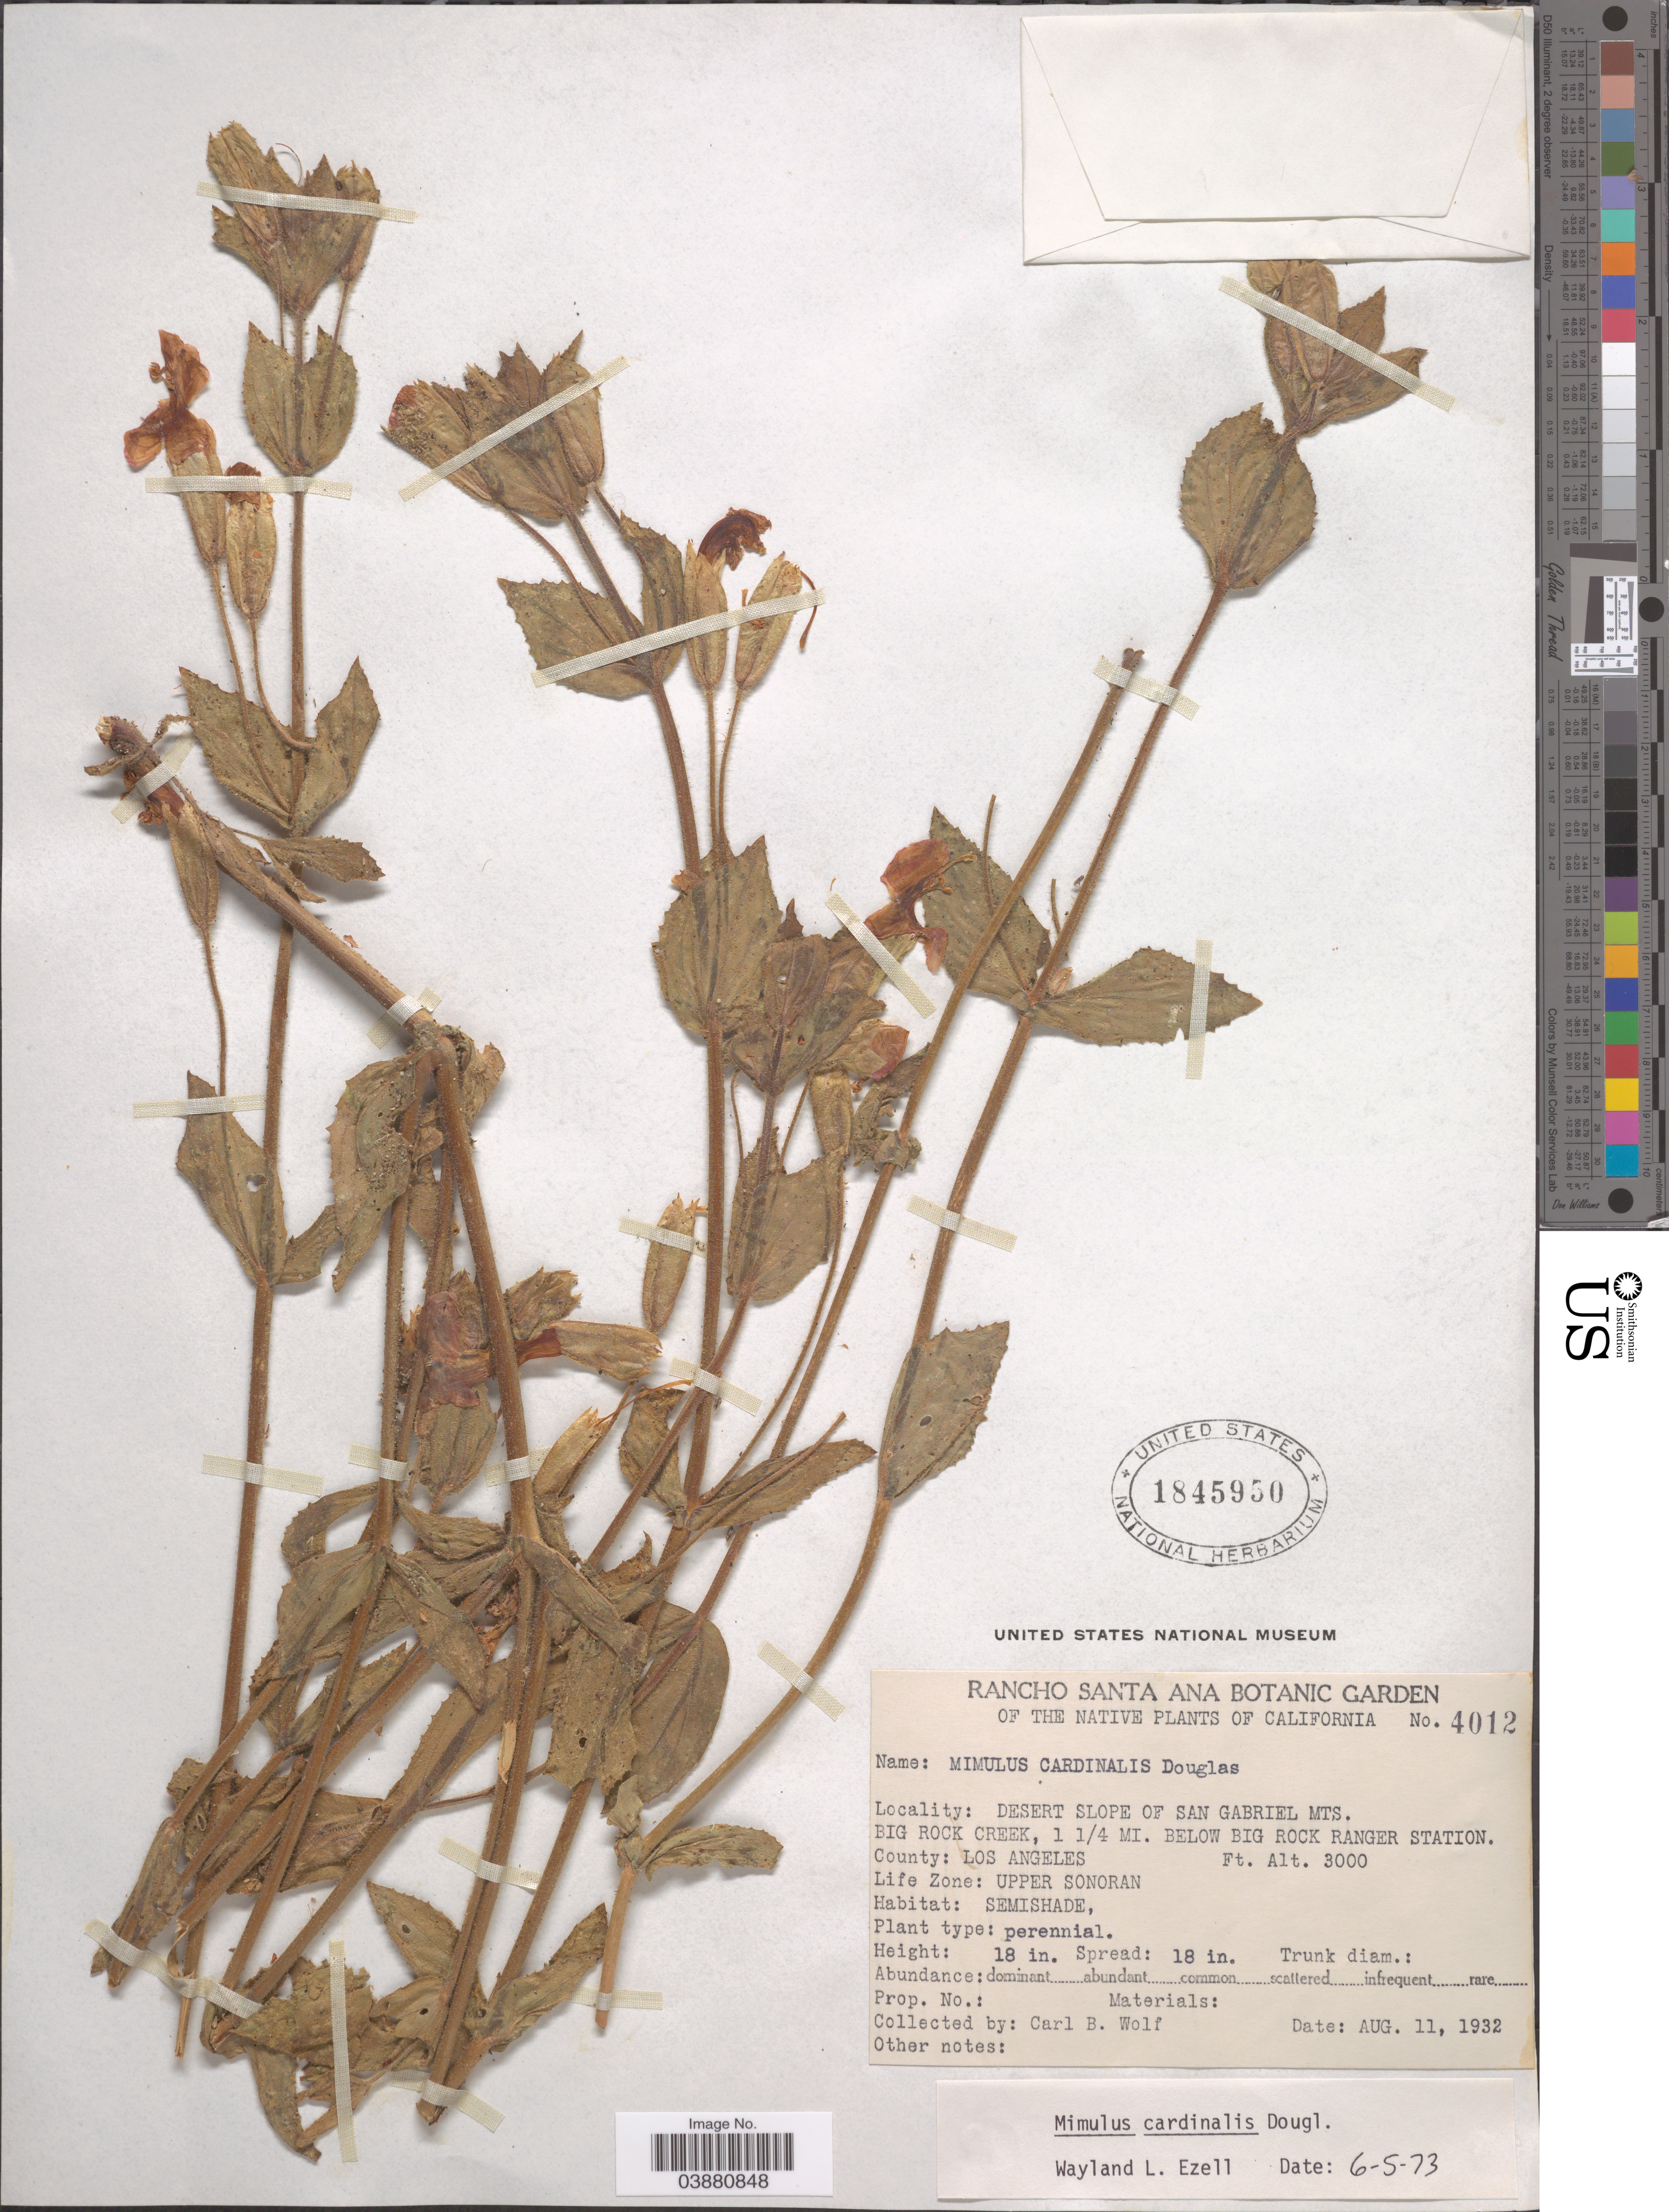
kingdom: Plantae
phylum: Tracheophyta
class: Magnoliopsida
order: Lamiales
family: Phrymaceae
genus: Mimulus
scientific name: Mimulus cardinalis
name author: Douglas ex Benth.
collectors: C. B. Wolf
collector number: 4012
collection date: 1932-08-11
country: United States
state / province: California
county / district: Los Angeles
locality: Desert slope of San Gabriel Mts. Big Rock Creek, 1¼ mi. below Big Rock Ranger Station. County: Los Angeles. Life Zone: Upper Sonoran.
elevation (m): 914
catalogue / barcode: US 1845950